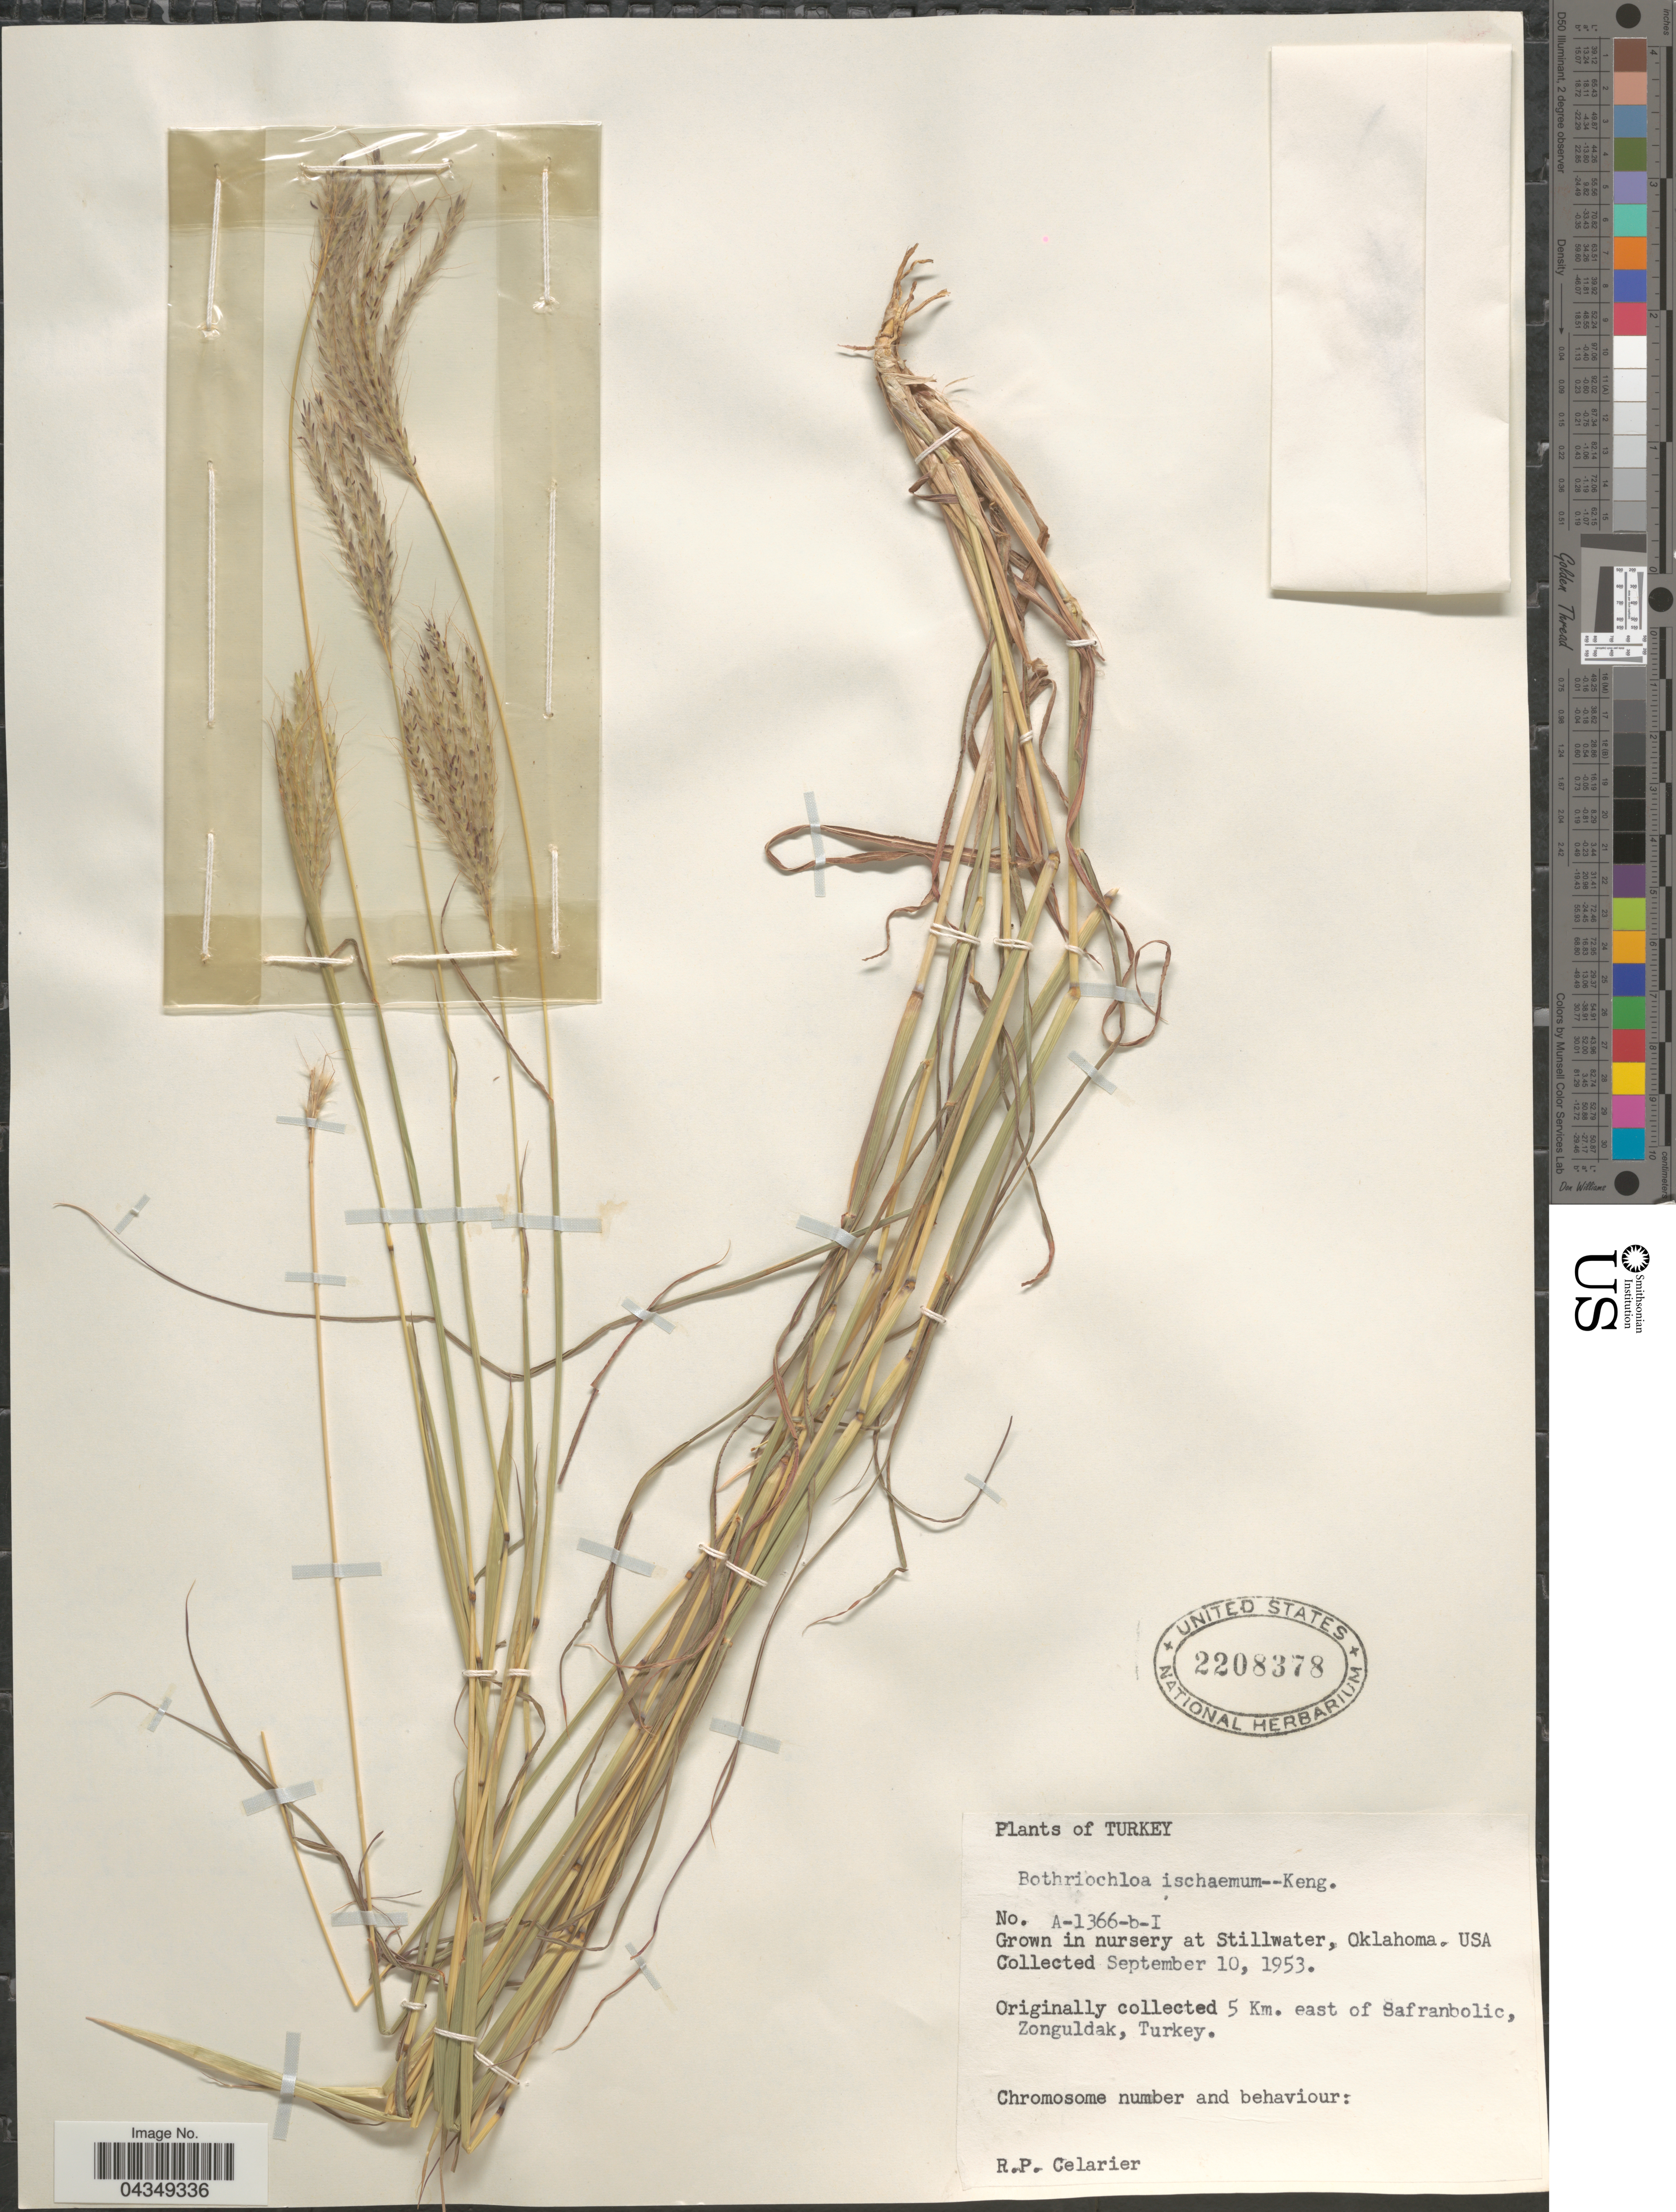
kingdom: Plantae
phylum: Tracheophyta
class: Liliopsida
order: Poales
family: Poaceae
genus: Bothriochloa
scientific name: Bothriochloa ischaemum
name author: (L.) Keng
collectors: R. Celarier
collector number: A-1366-b-I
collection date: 1953-09-10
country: United States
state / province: Oklahoma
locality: Grown in nursery at Stillwater.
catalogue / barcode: US 2208378